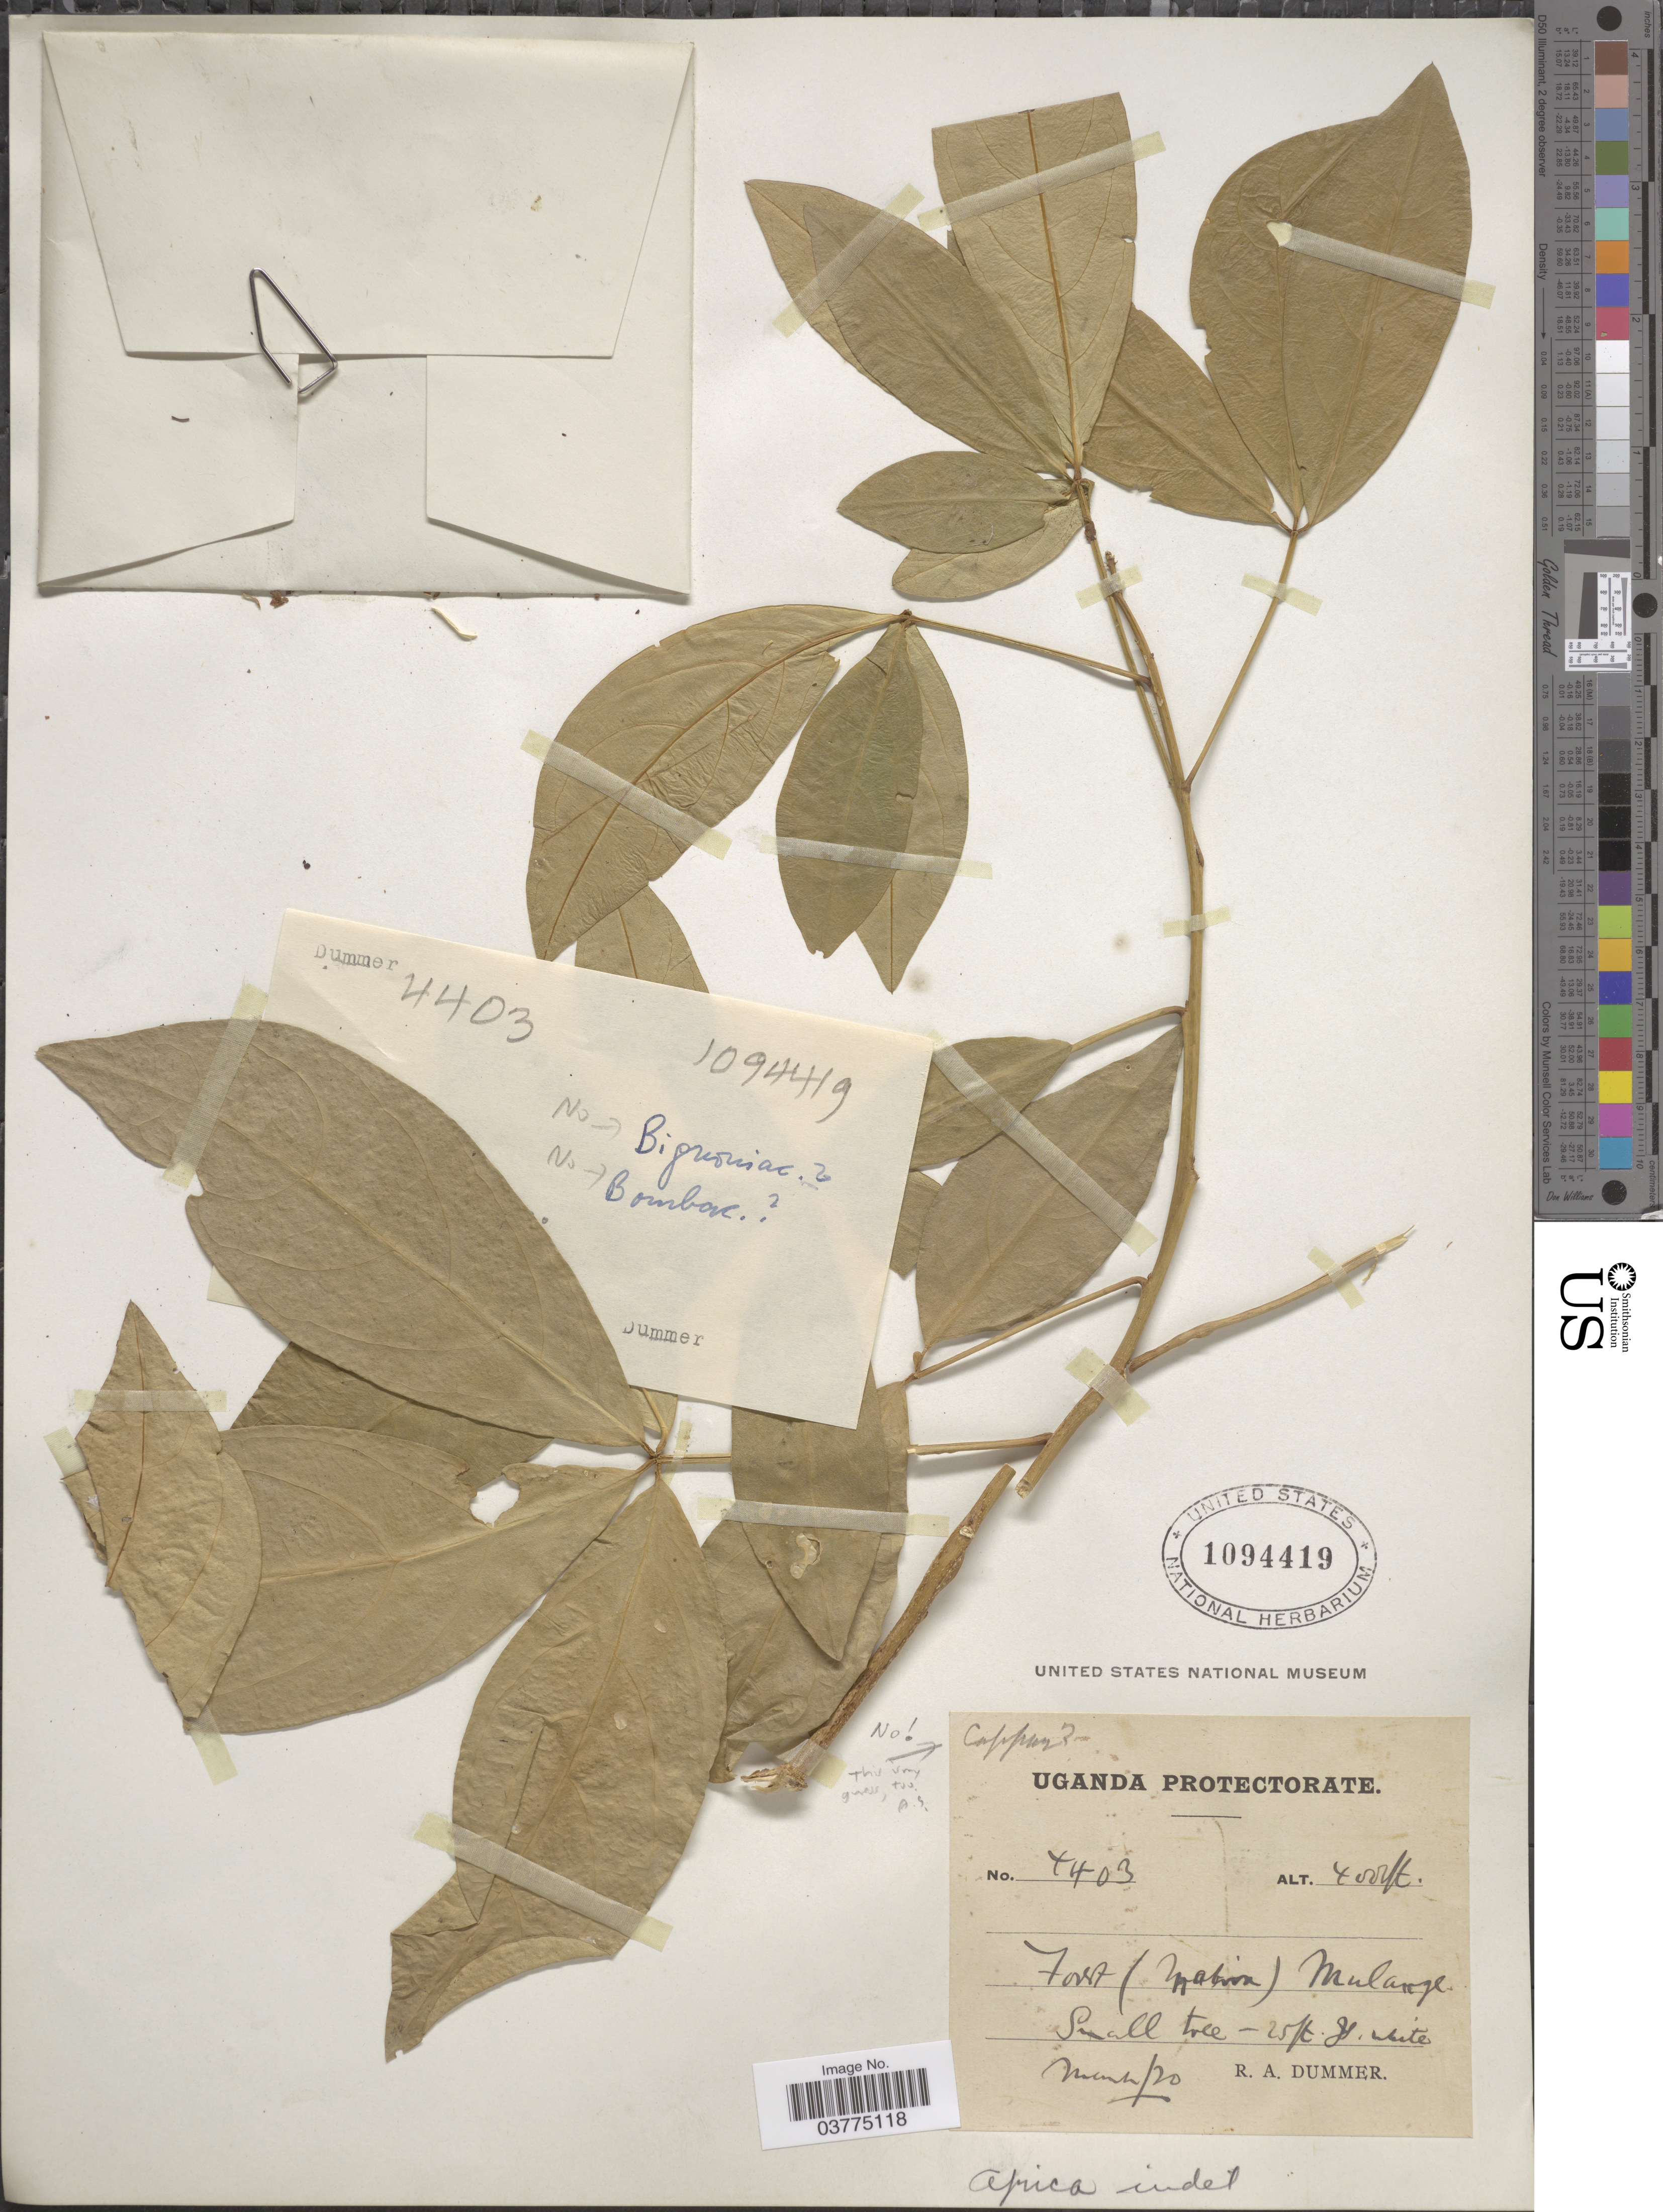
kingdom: Plantae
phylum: Tracheophyta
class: Magnoliopsida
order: Brassicales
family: Capparaceae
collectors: R. Dümmer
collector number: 4403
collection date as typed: Transcribed d/m/y: /3/20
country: Uganda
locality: Uganda Protectorate. Forest (native) Mulange.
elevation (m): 1219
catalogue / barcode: US 1094419